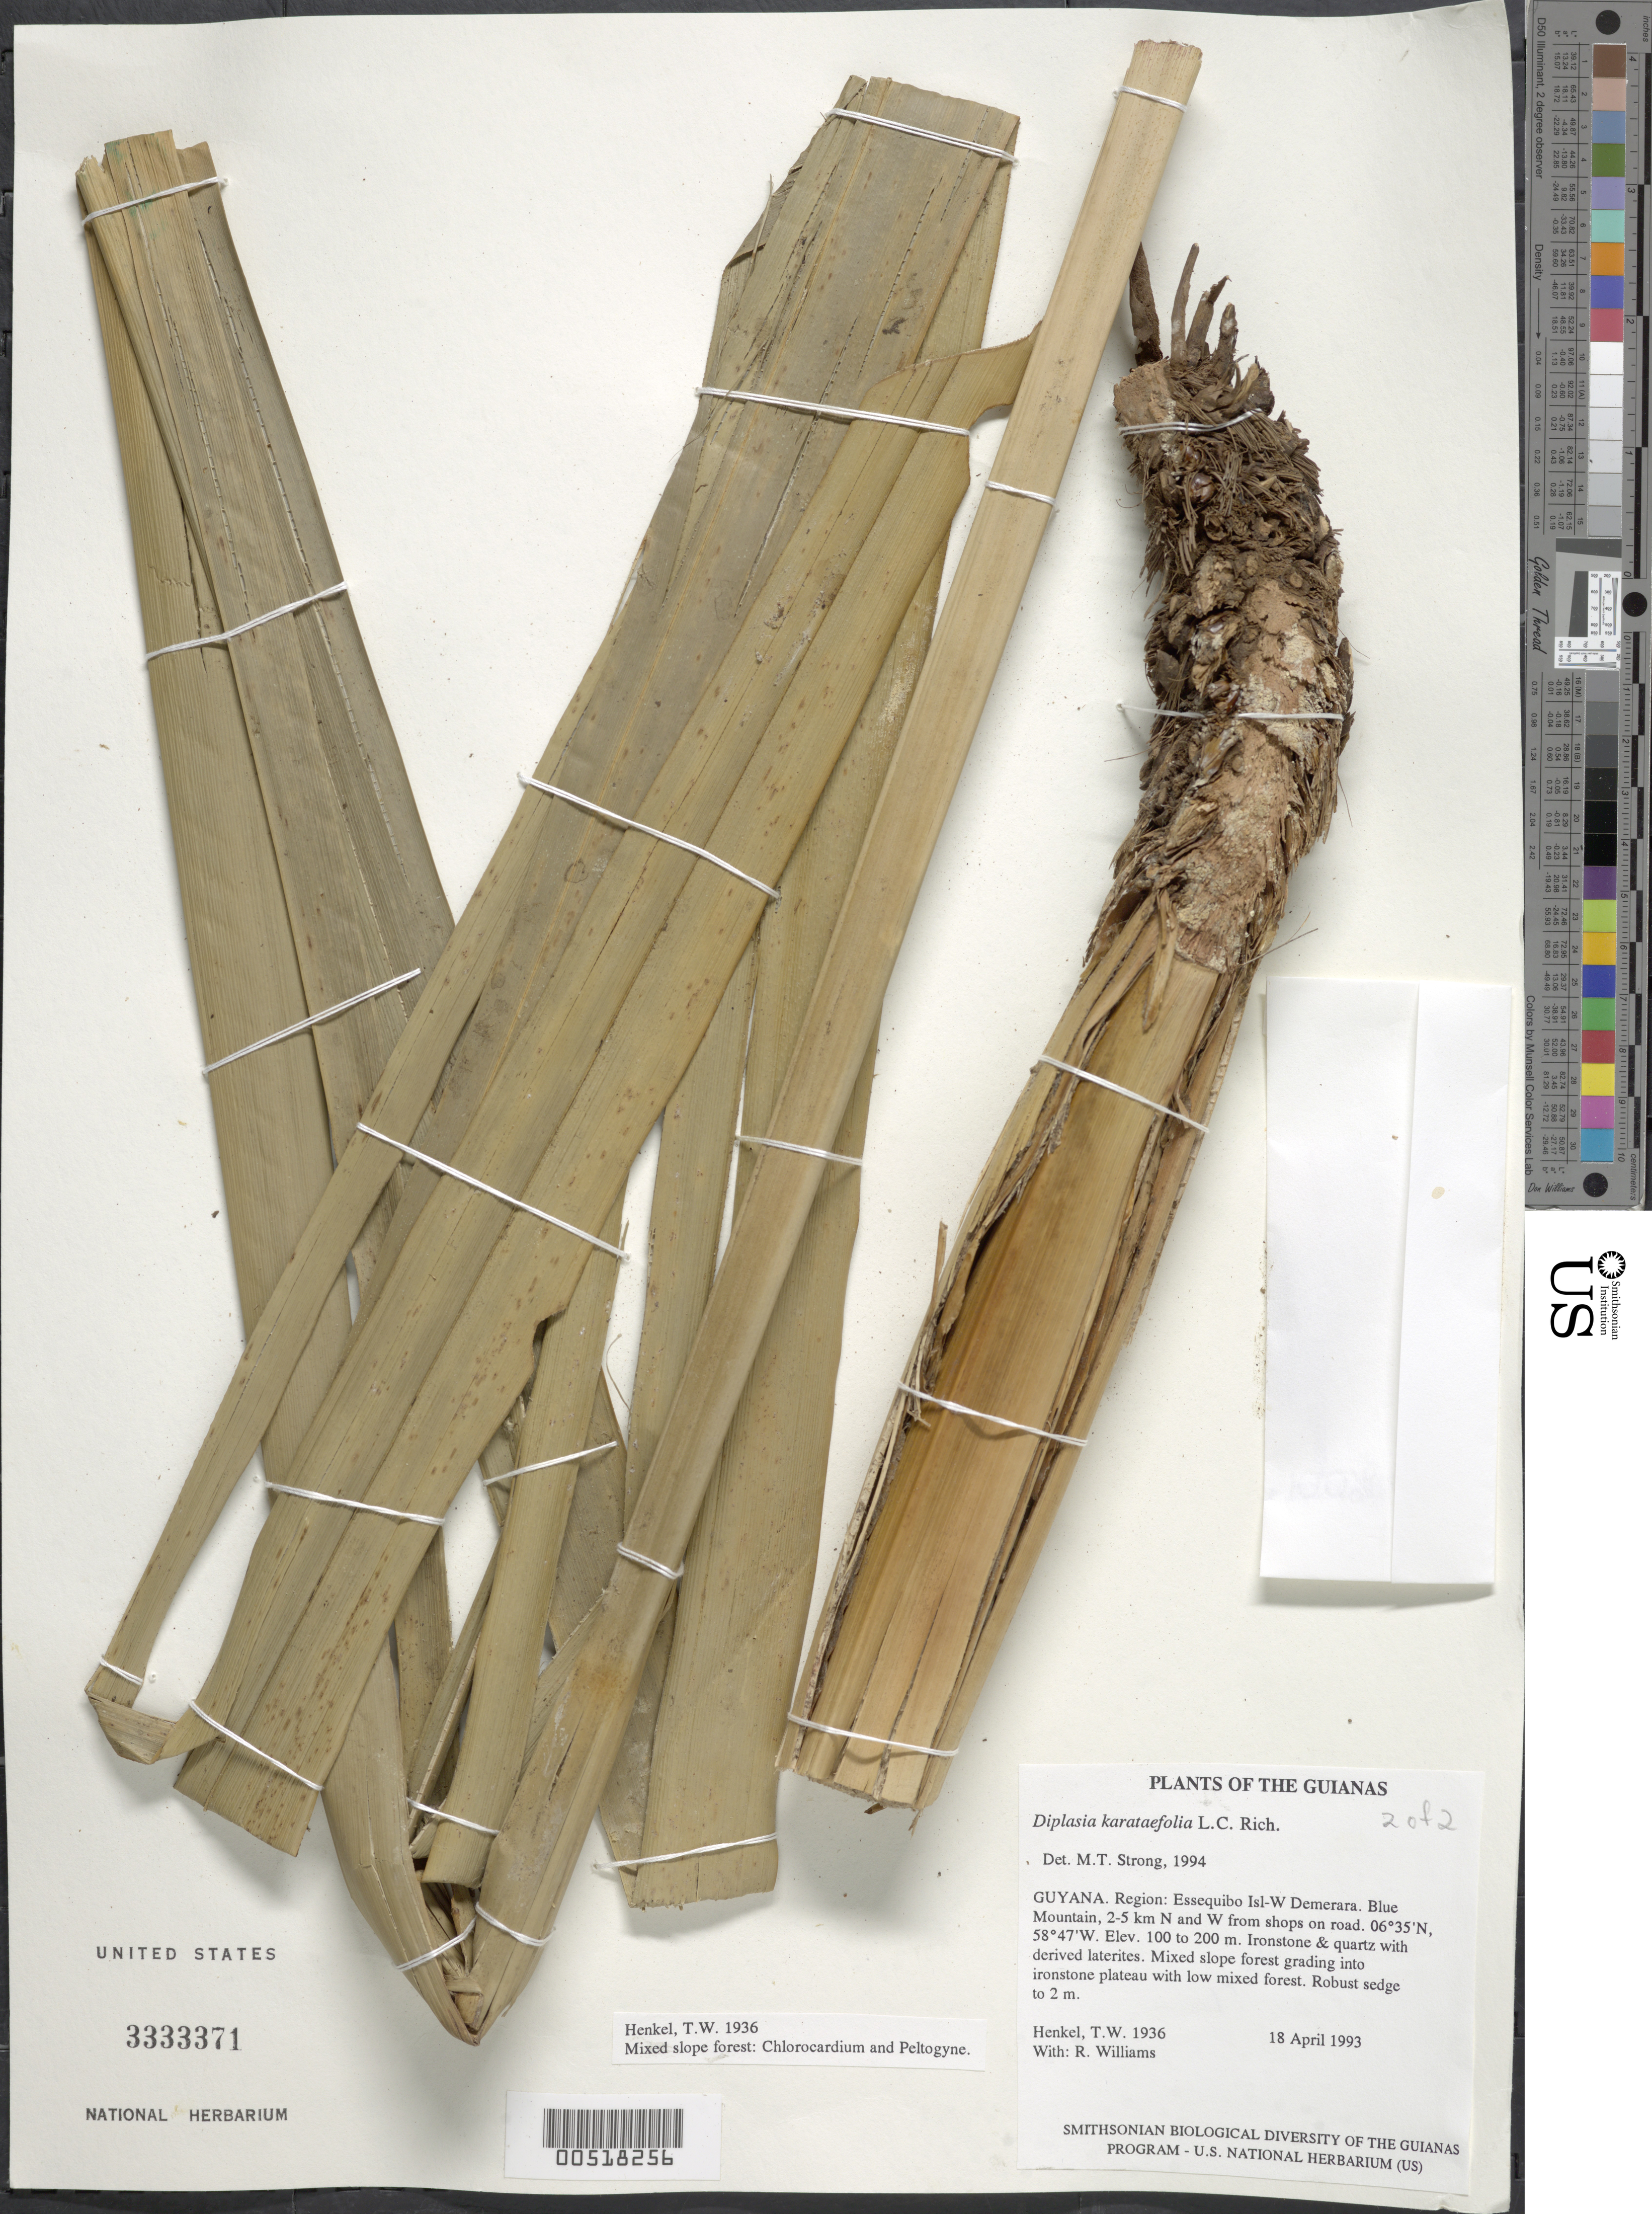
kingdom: Plantae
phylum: Tracheophyta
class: Liliopsida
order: Poales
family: Cyperaceae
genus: Diplasia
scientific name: Diplasia karatifolia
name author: Rich.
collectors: T. Henkel & R. Williams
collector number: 1936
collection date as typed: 18 April 1993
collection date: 1993-04-18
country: Guyana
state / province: Essequibo Isl-W. Demerara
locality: Blue Mountain, 2-5 km N and W from shops on road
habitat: Ironstone & quartz with derived laterites. Mixed slope forest grading into ironstone plateau with low mixed forest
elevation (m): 100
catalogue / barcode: US 3333371